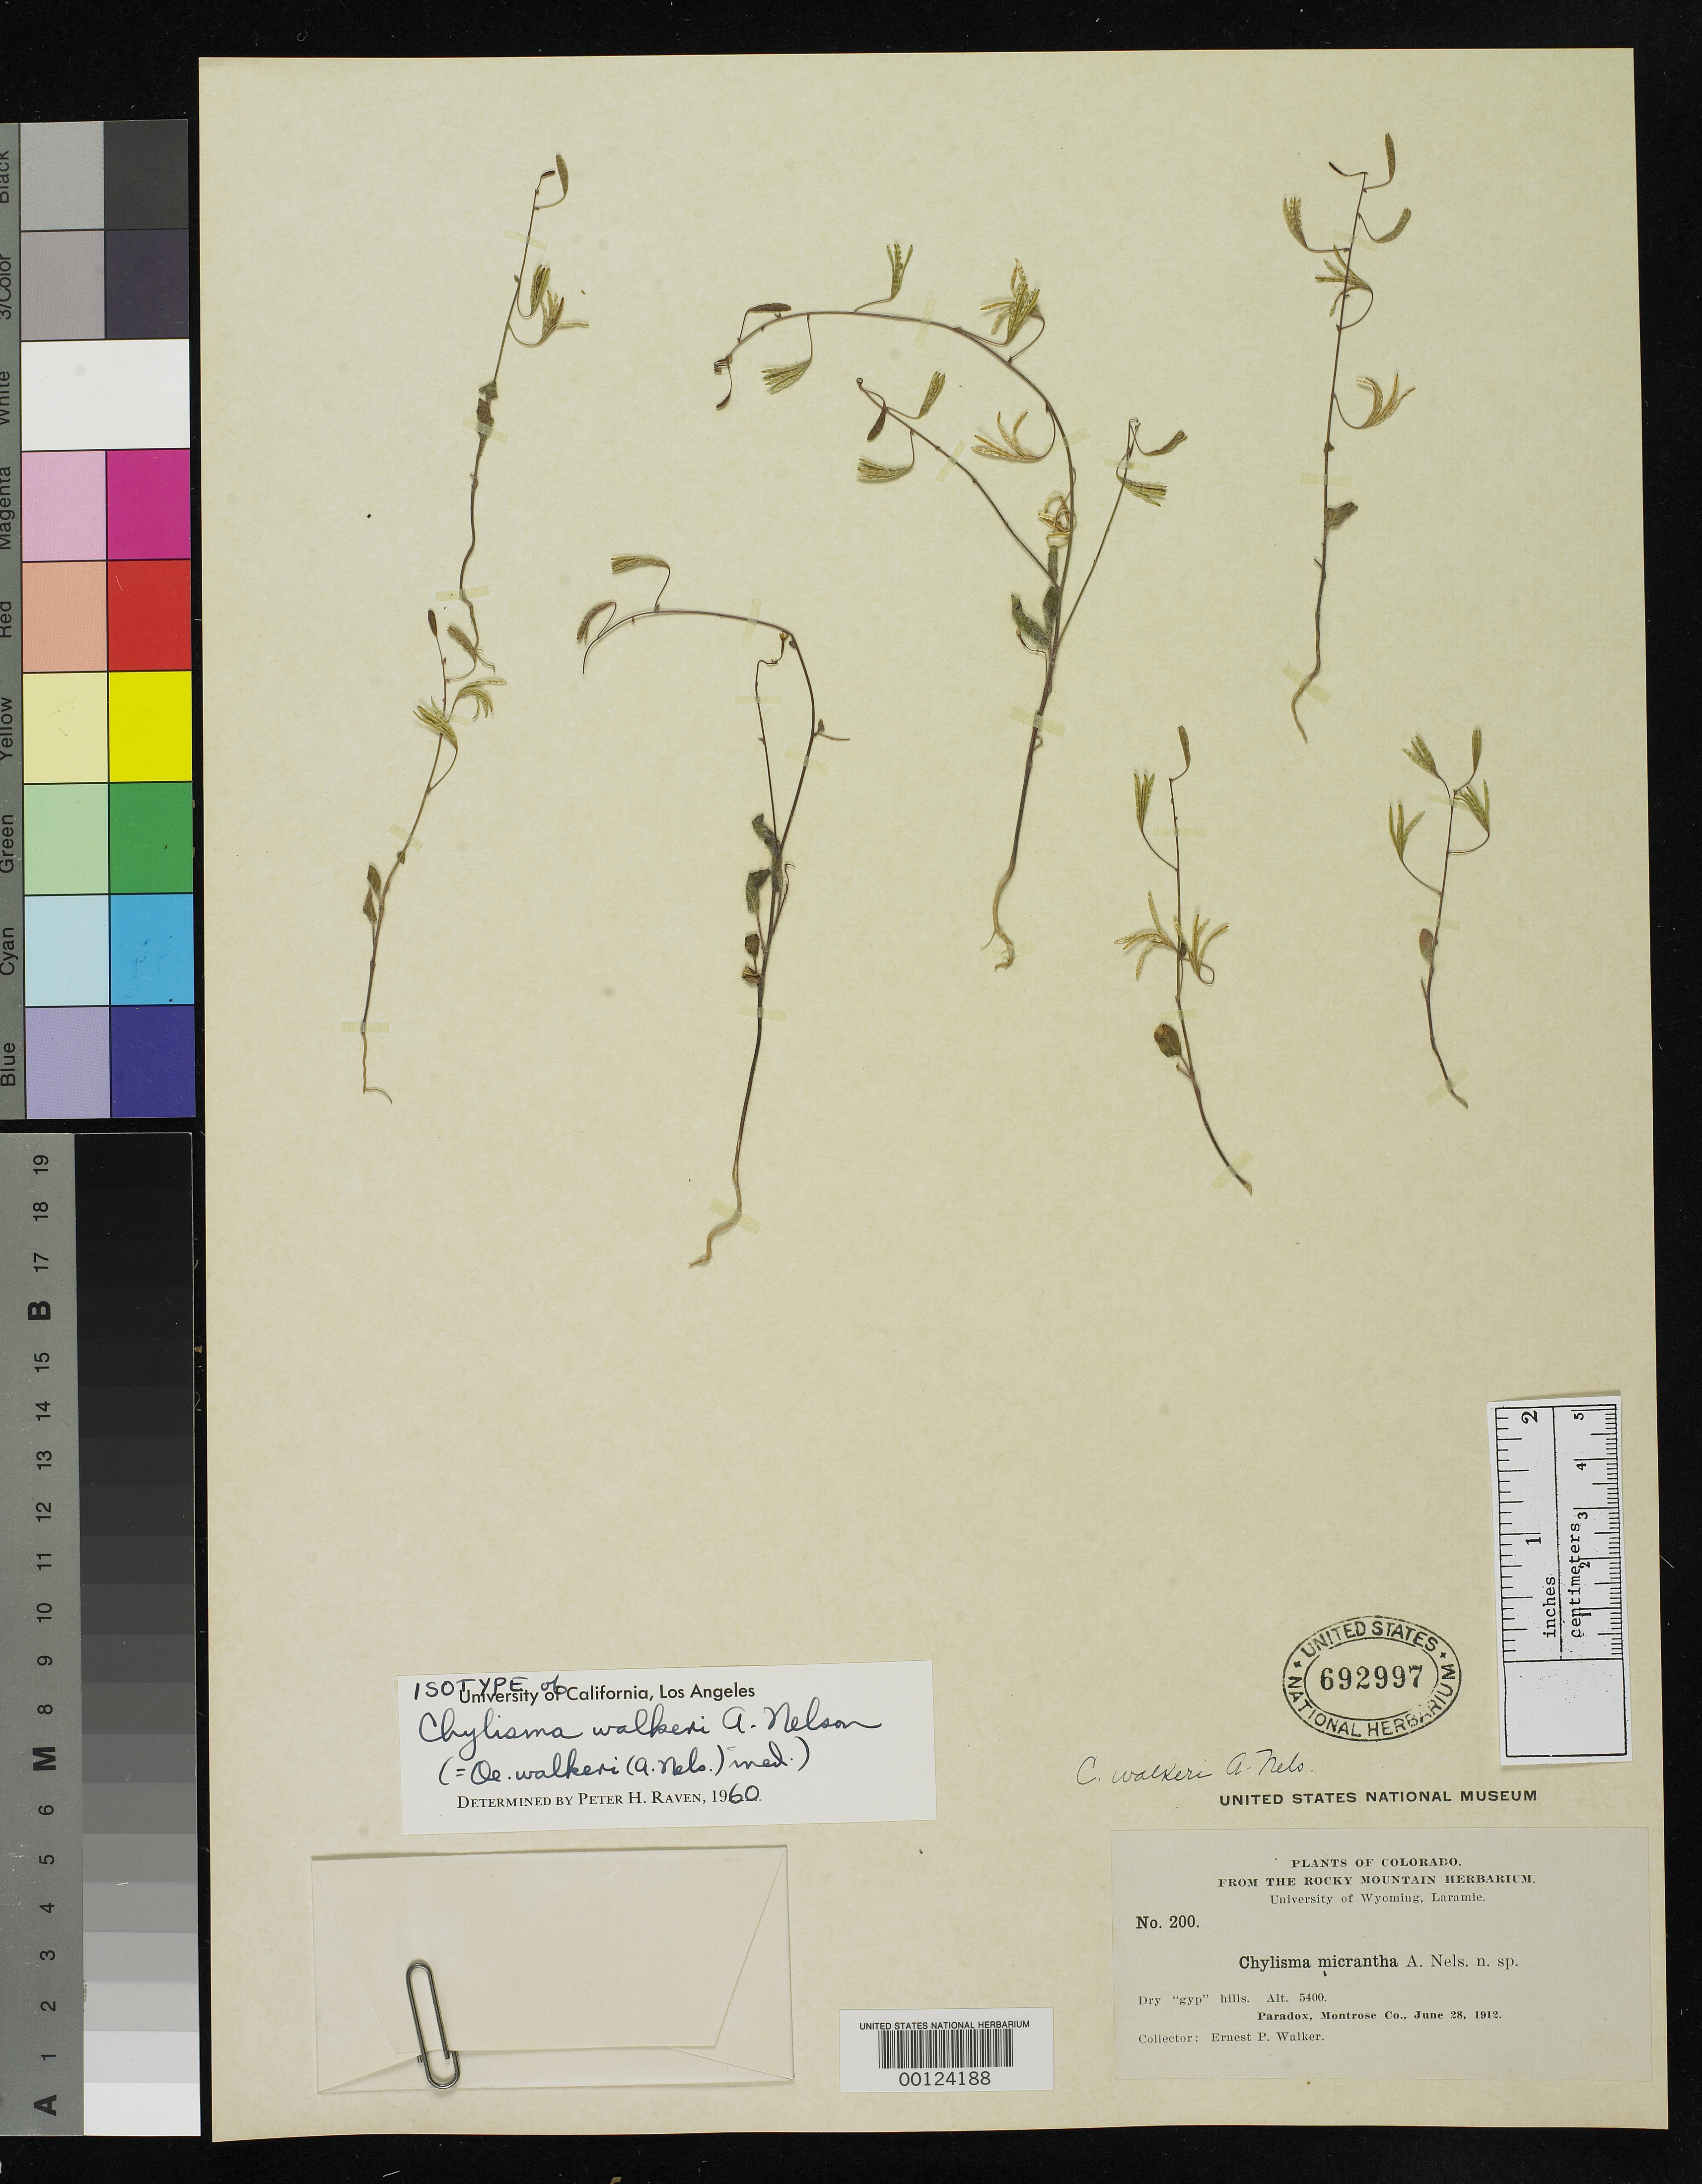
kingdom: Plantae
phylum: Tracheophyta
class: Magnoliopsida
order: Myrtales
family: Onagraceae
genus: Chylismia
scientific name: Chylismia walkeri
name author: A. Nelson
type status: Type Fragment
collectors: E. Walker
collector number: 200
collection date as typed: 28 Jun 1912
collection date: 1912-06-28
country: United States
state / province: Colorado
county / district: Montrose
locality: Paradox Valley.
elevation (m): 1646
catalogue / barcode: US 692997